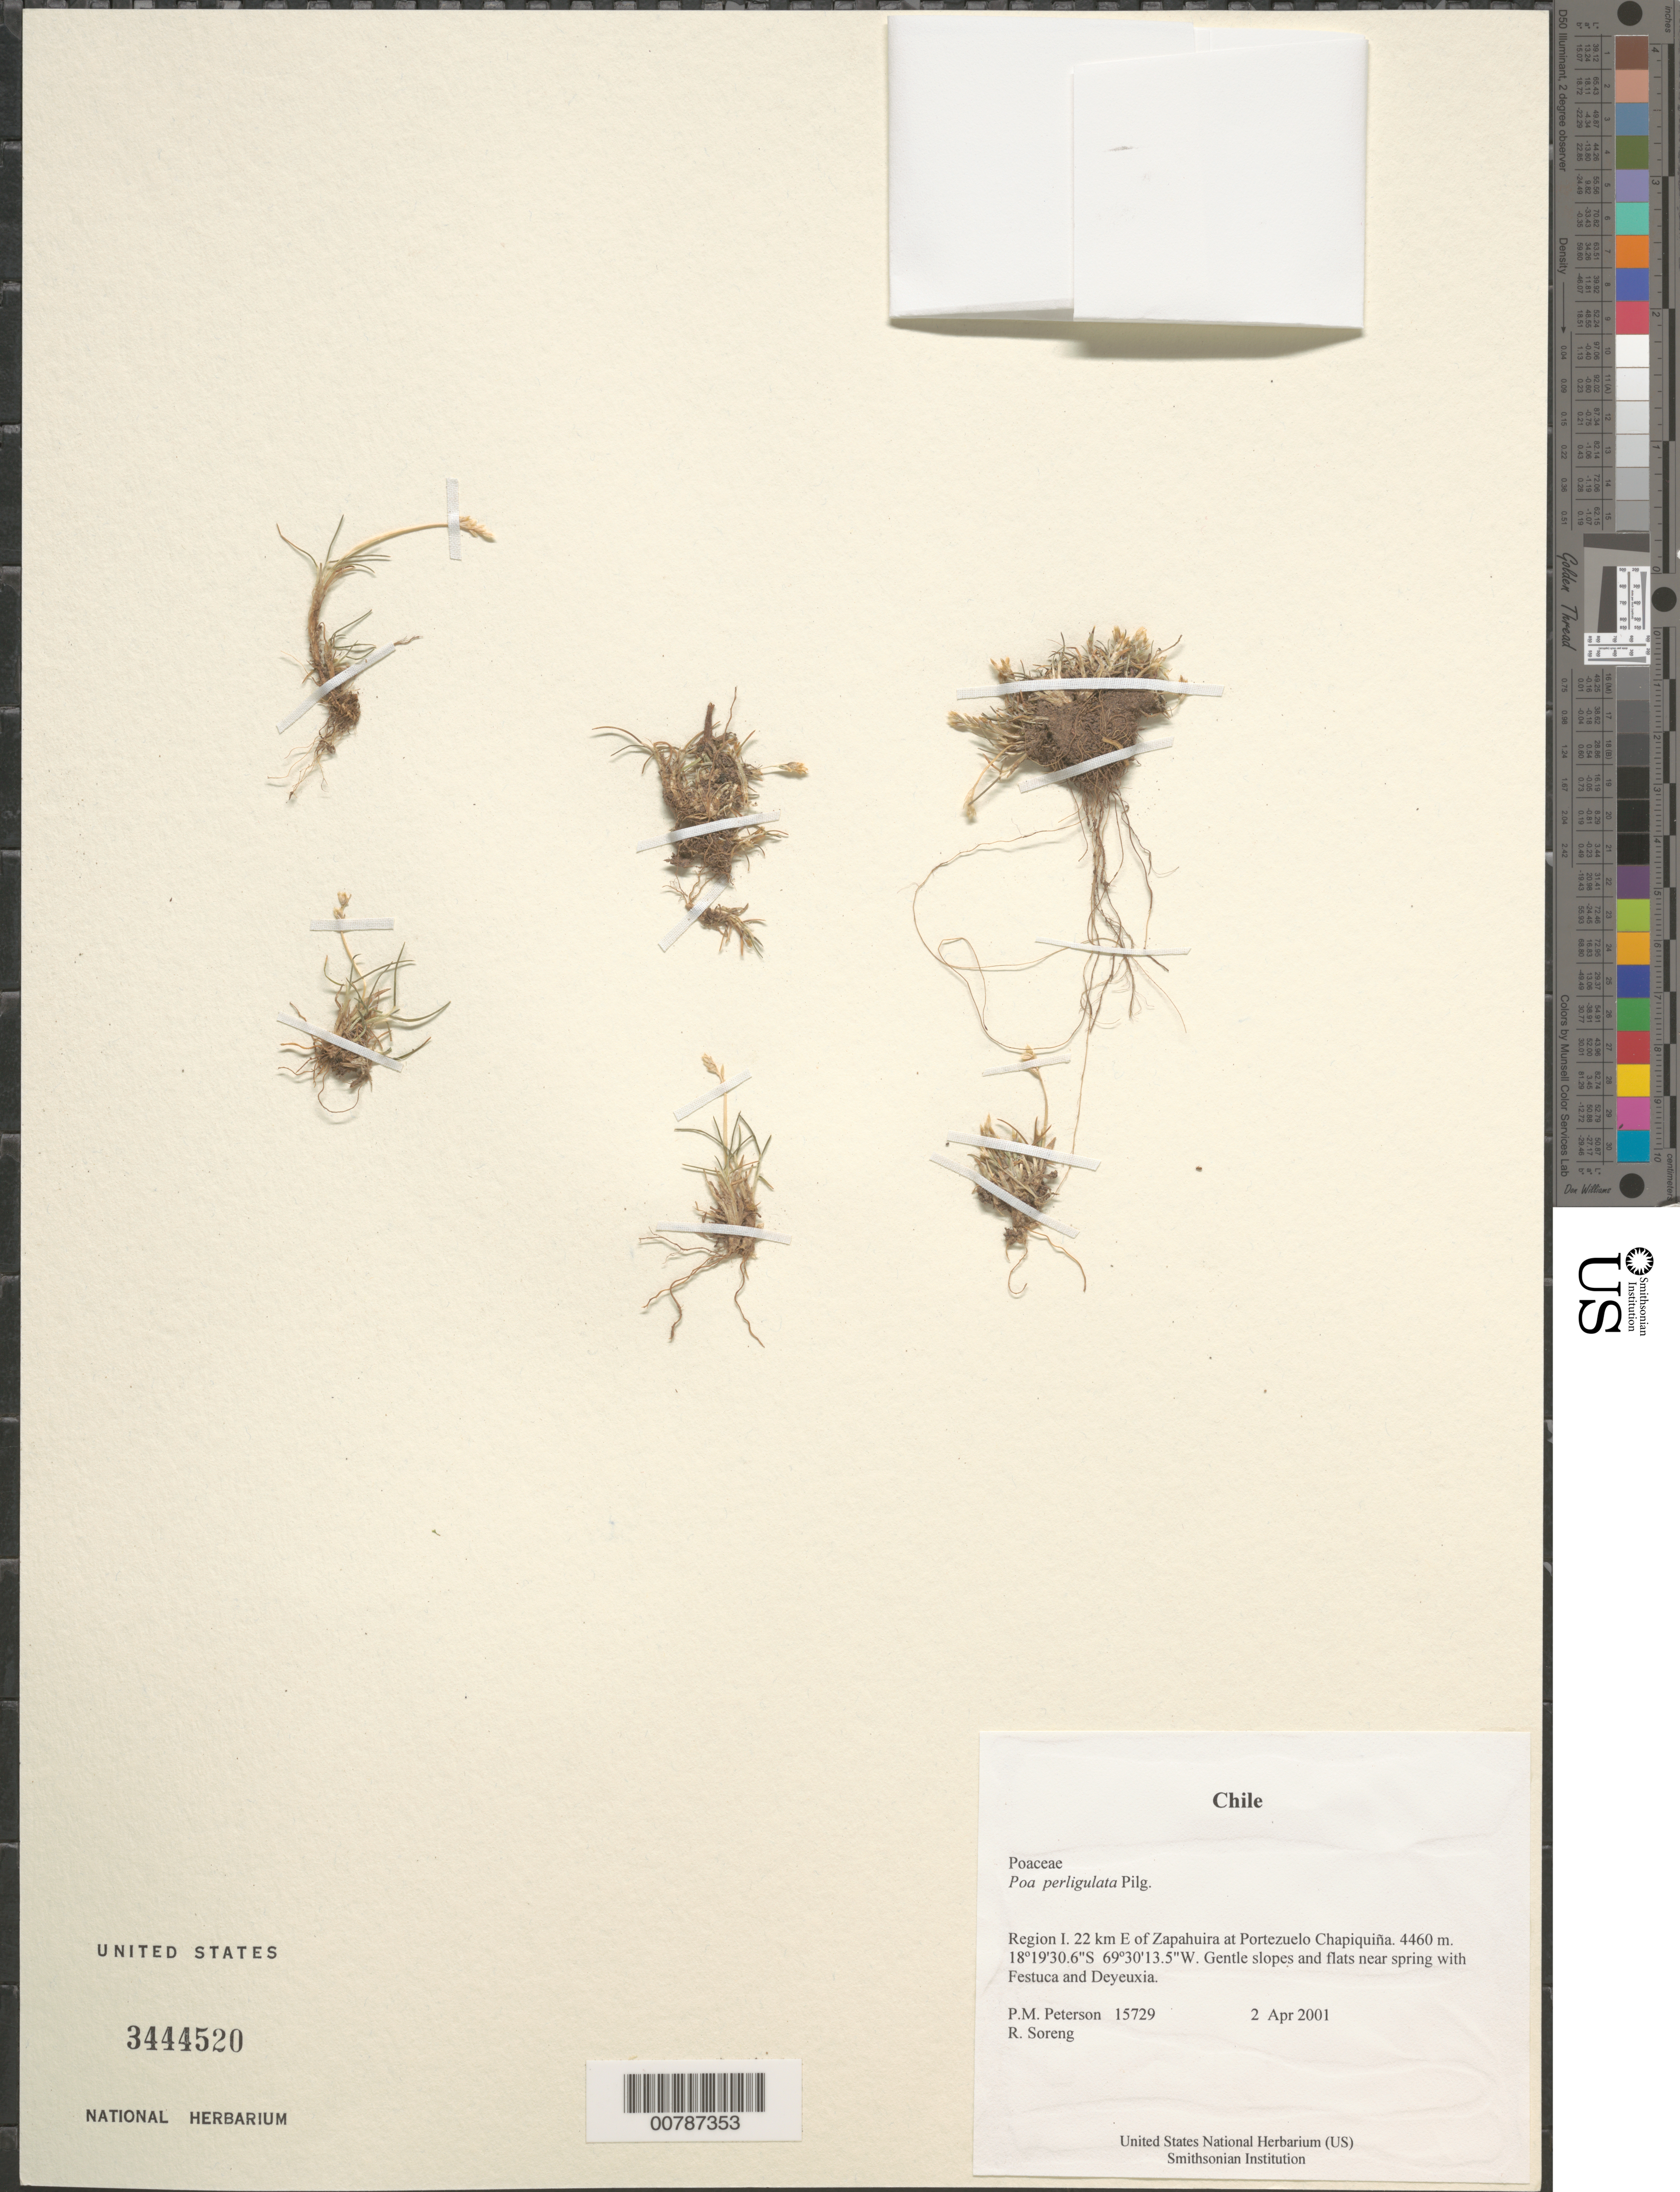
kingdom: Plantae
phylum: Tracheophyta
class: Liliopsida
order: Poales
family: Poaceae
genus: Poa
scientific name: Poa perligulata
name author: Pilg.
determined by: Soreng, Robert J., Research Associate (BOT), Smithsonian Institution - National Museum of Natural History (UNITED STATES)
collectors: P. M. Peterson & R. J. Soreng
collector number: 15729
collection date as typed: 02 Apr 2001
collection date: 2001-04-02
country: Chile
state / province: Tarapacá (I)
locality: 22 km E of Zapahuira at Portezuelo Chapiquiña.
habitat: Gentle slopes and flats near spring with Festuca and Deyeuxia.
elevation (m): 4460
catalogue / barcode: US 3444520